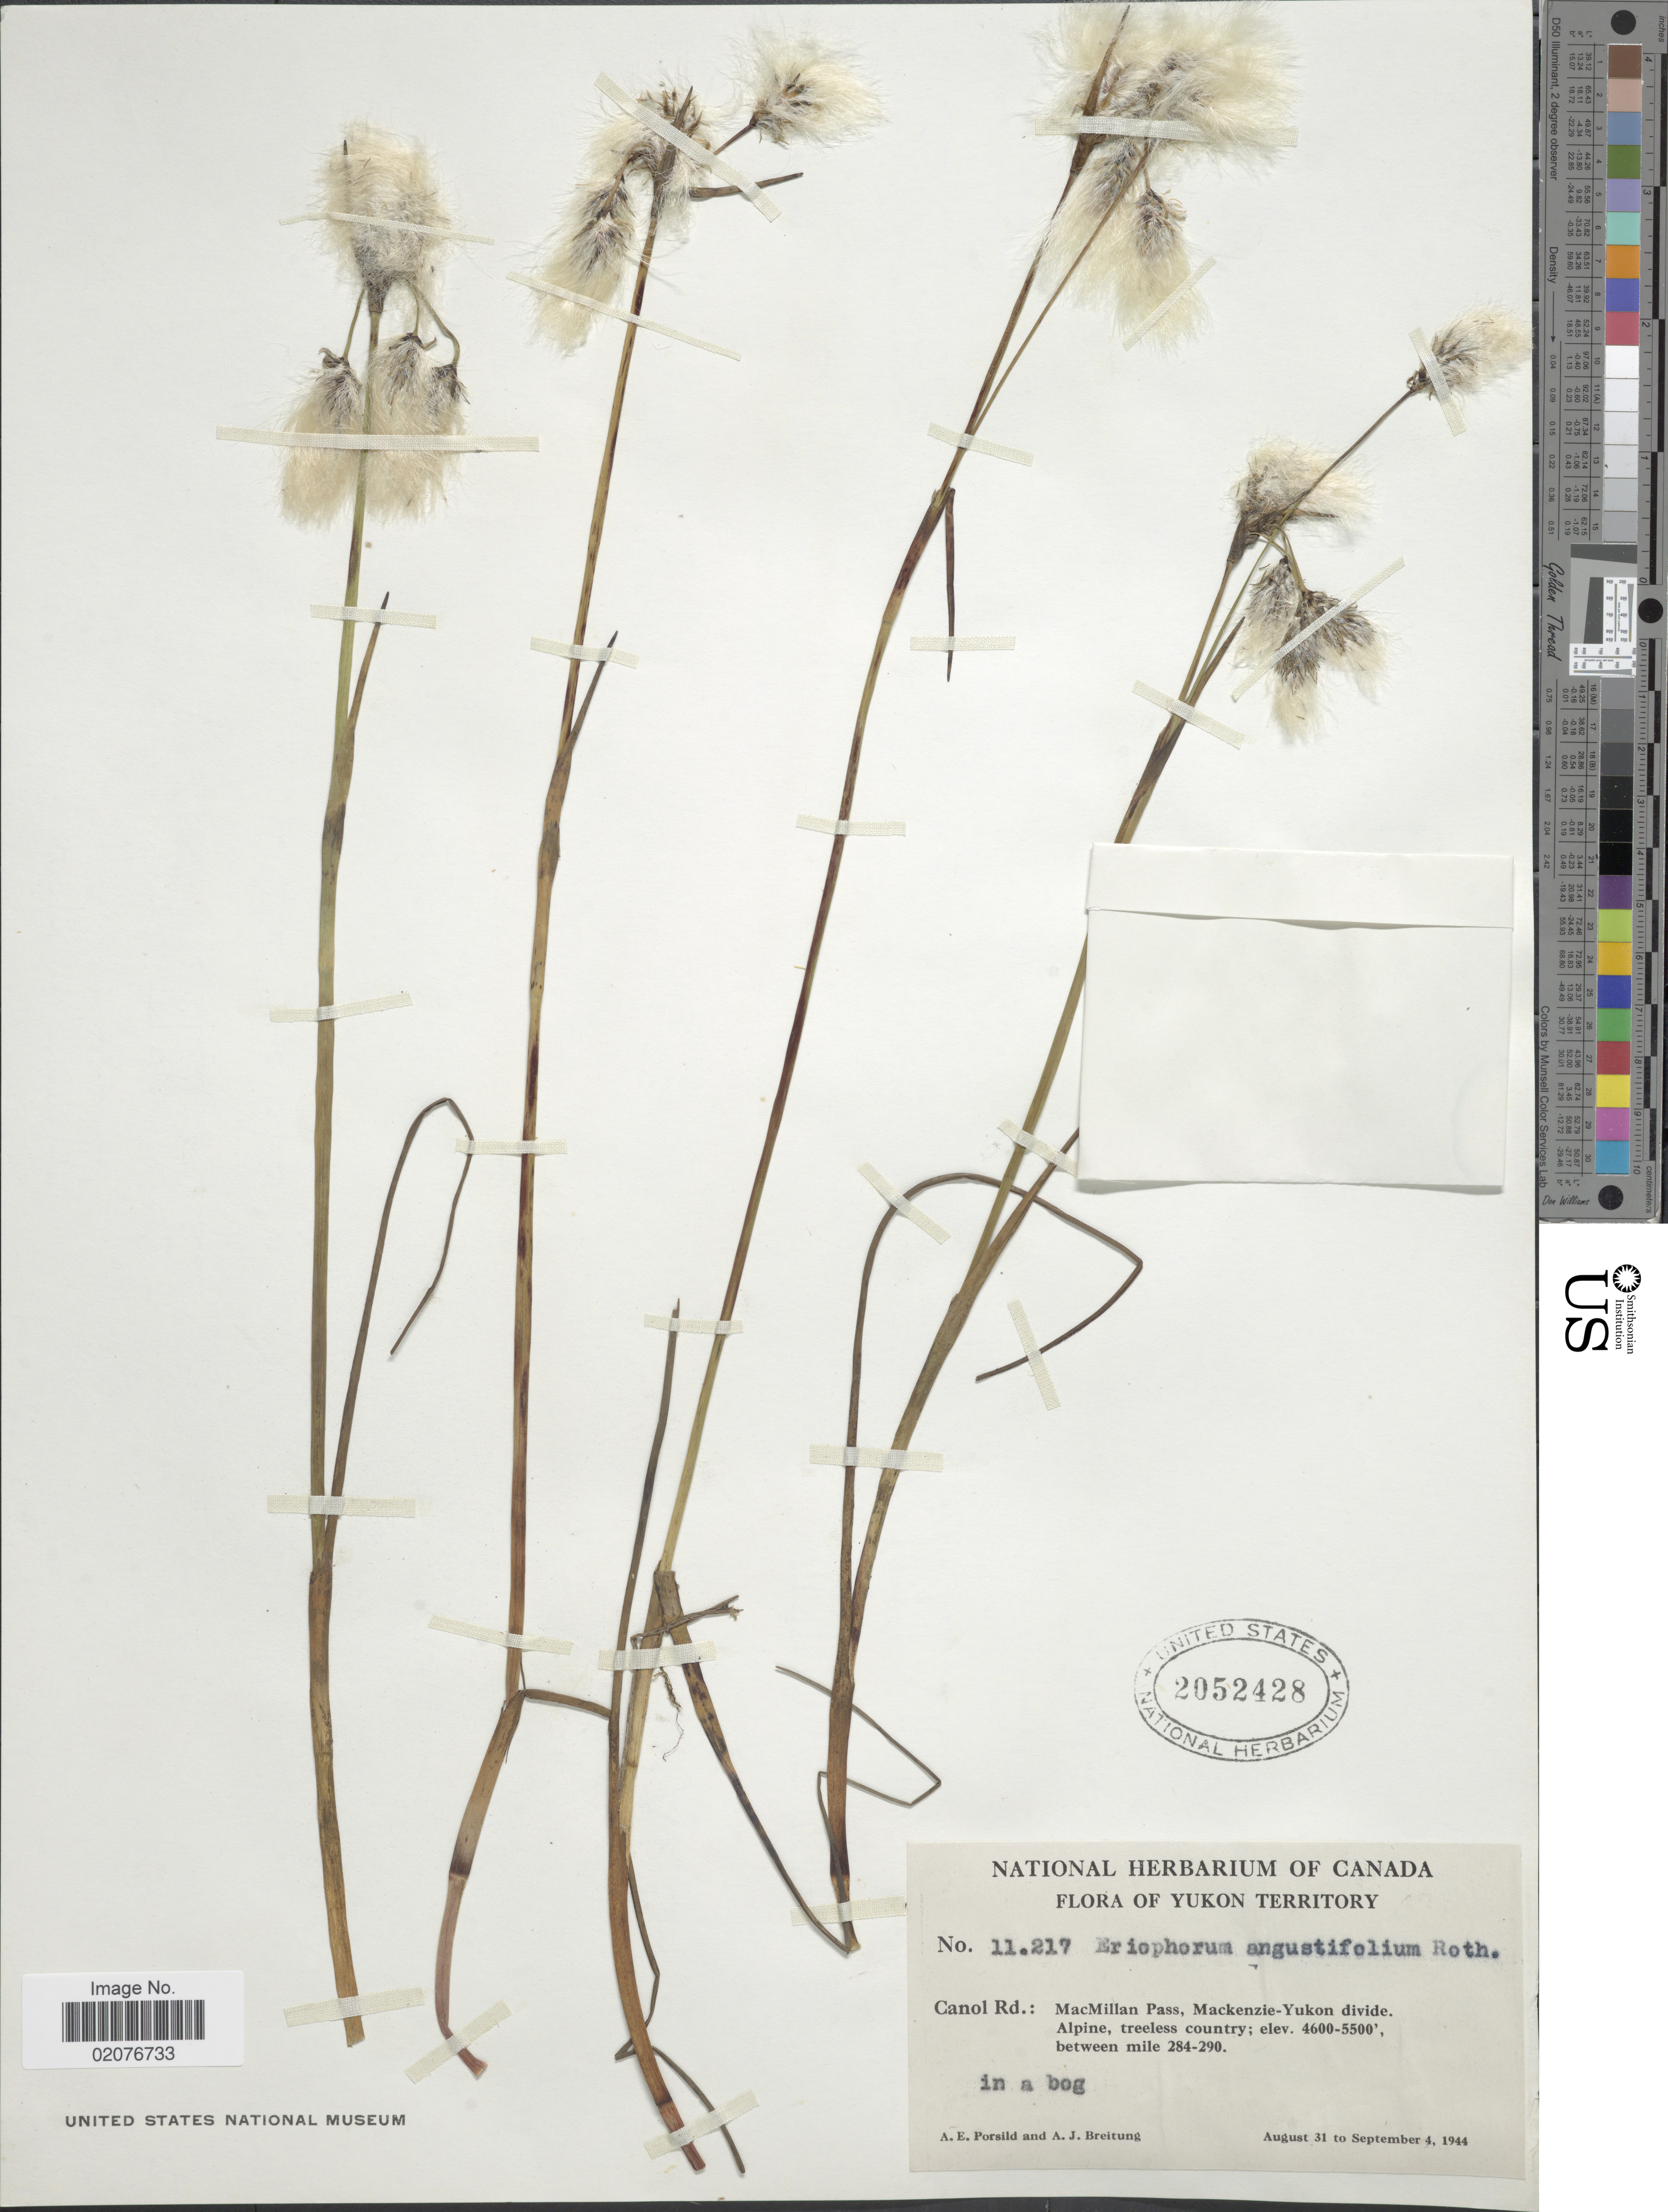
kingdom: Plantae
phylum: Tracheophyta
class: Liliopsida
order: Poales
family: Cyperaceae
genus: Eriophorum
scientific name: Eriophorum angustifolium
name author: Honck.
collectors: A. E. Porsild & A. Breitung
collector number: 11217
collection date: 1944-08-31/1944-09-04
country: Canada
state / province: Yukon Territory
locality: Canol Rd: MacMillan Pass, Mackenzie-Yukon divide. Alpine, treeless country, between mile 284-290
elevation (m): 1402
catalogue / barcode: US 2052428